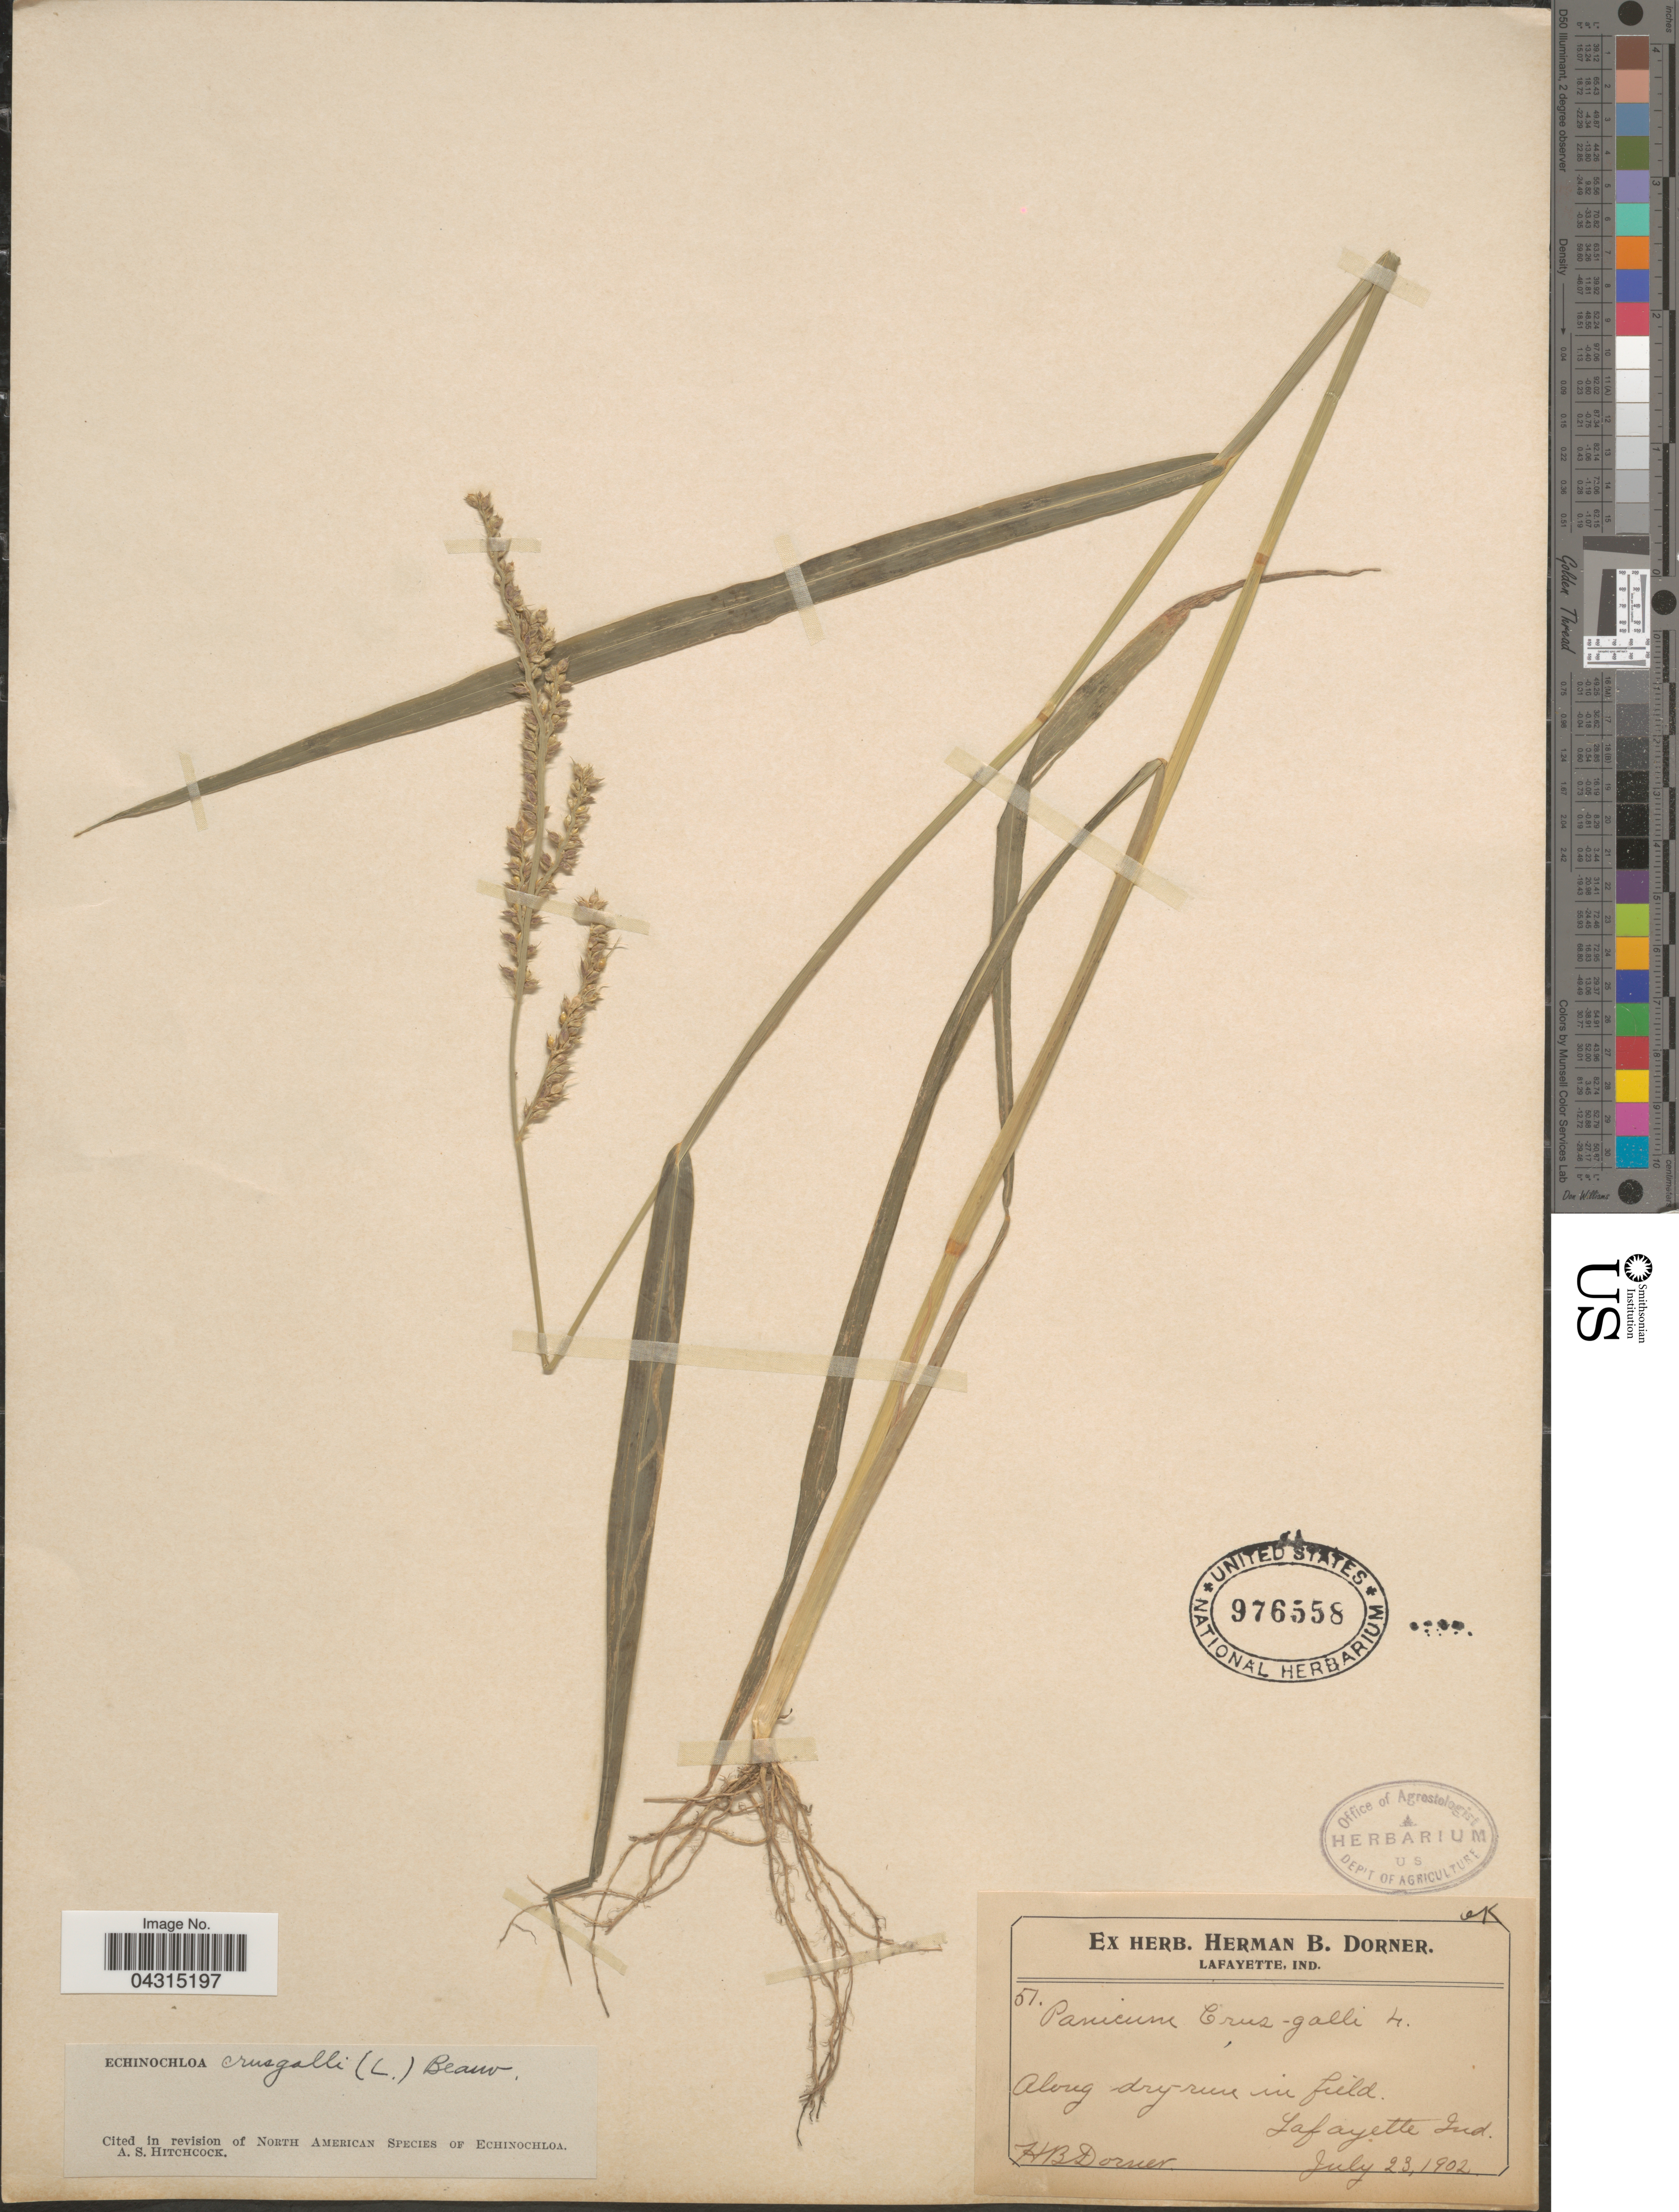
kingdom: Plantae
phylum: Tracheophyta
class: Liliopsida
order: Poales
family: Poaceae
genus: Echinochloa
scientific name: Echinochloa crus-galli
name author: (L.) P. Beauv.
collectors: H. Dorner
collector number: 51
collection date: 1902-07-23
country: United States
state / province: Indiana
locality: Lafayette.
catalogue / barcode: US 976558